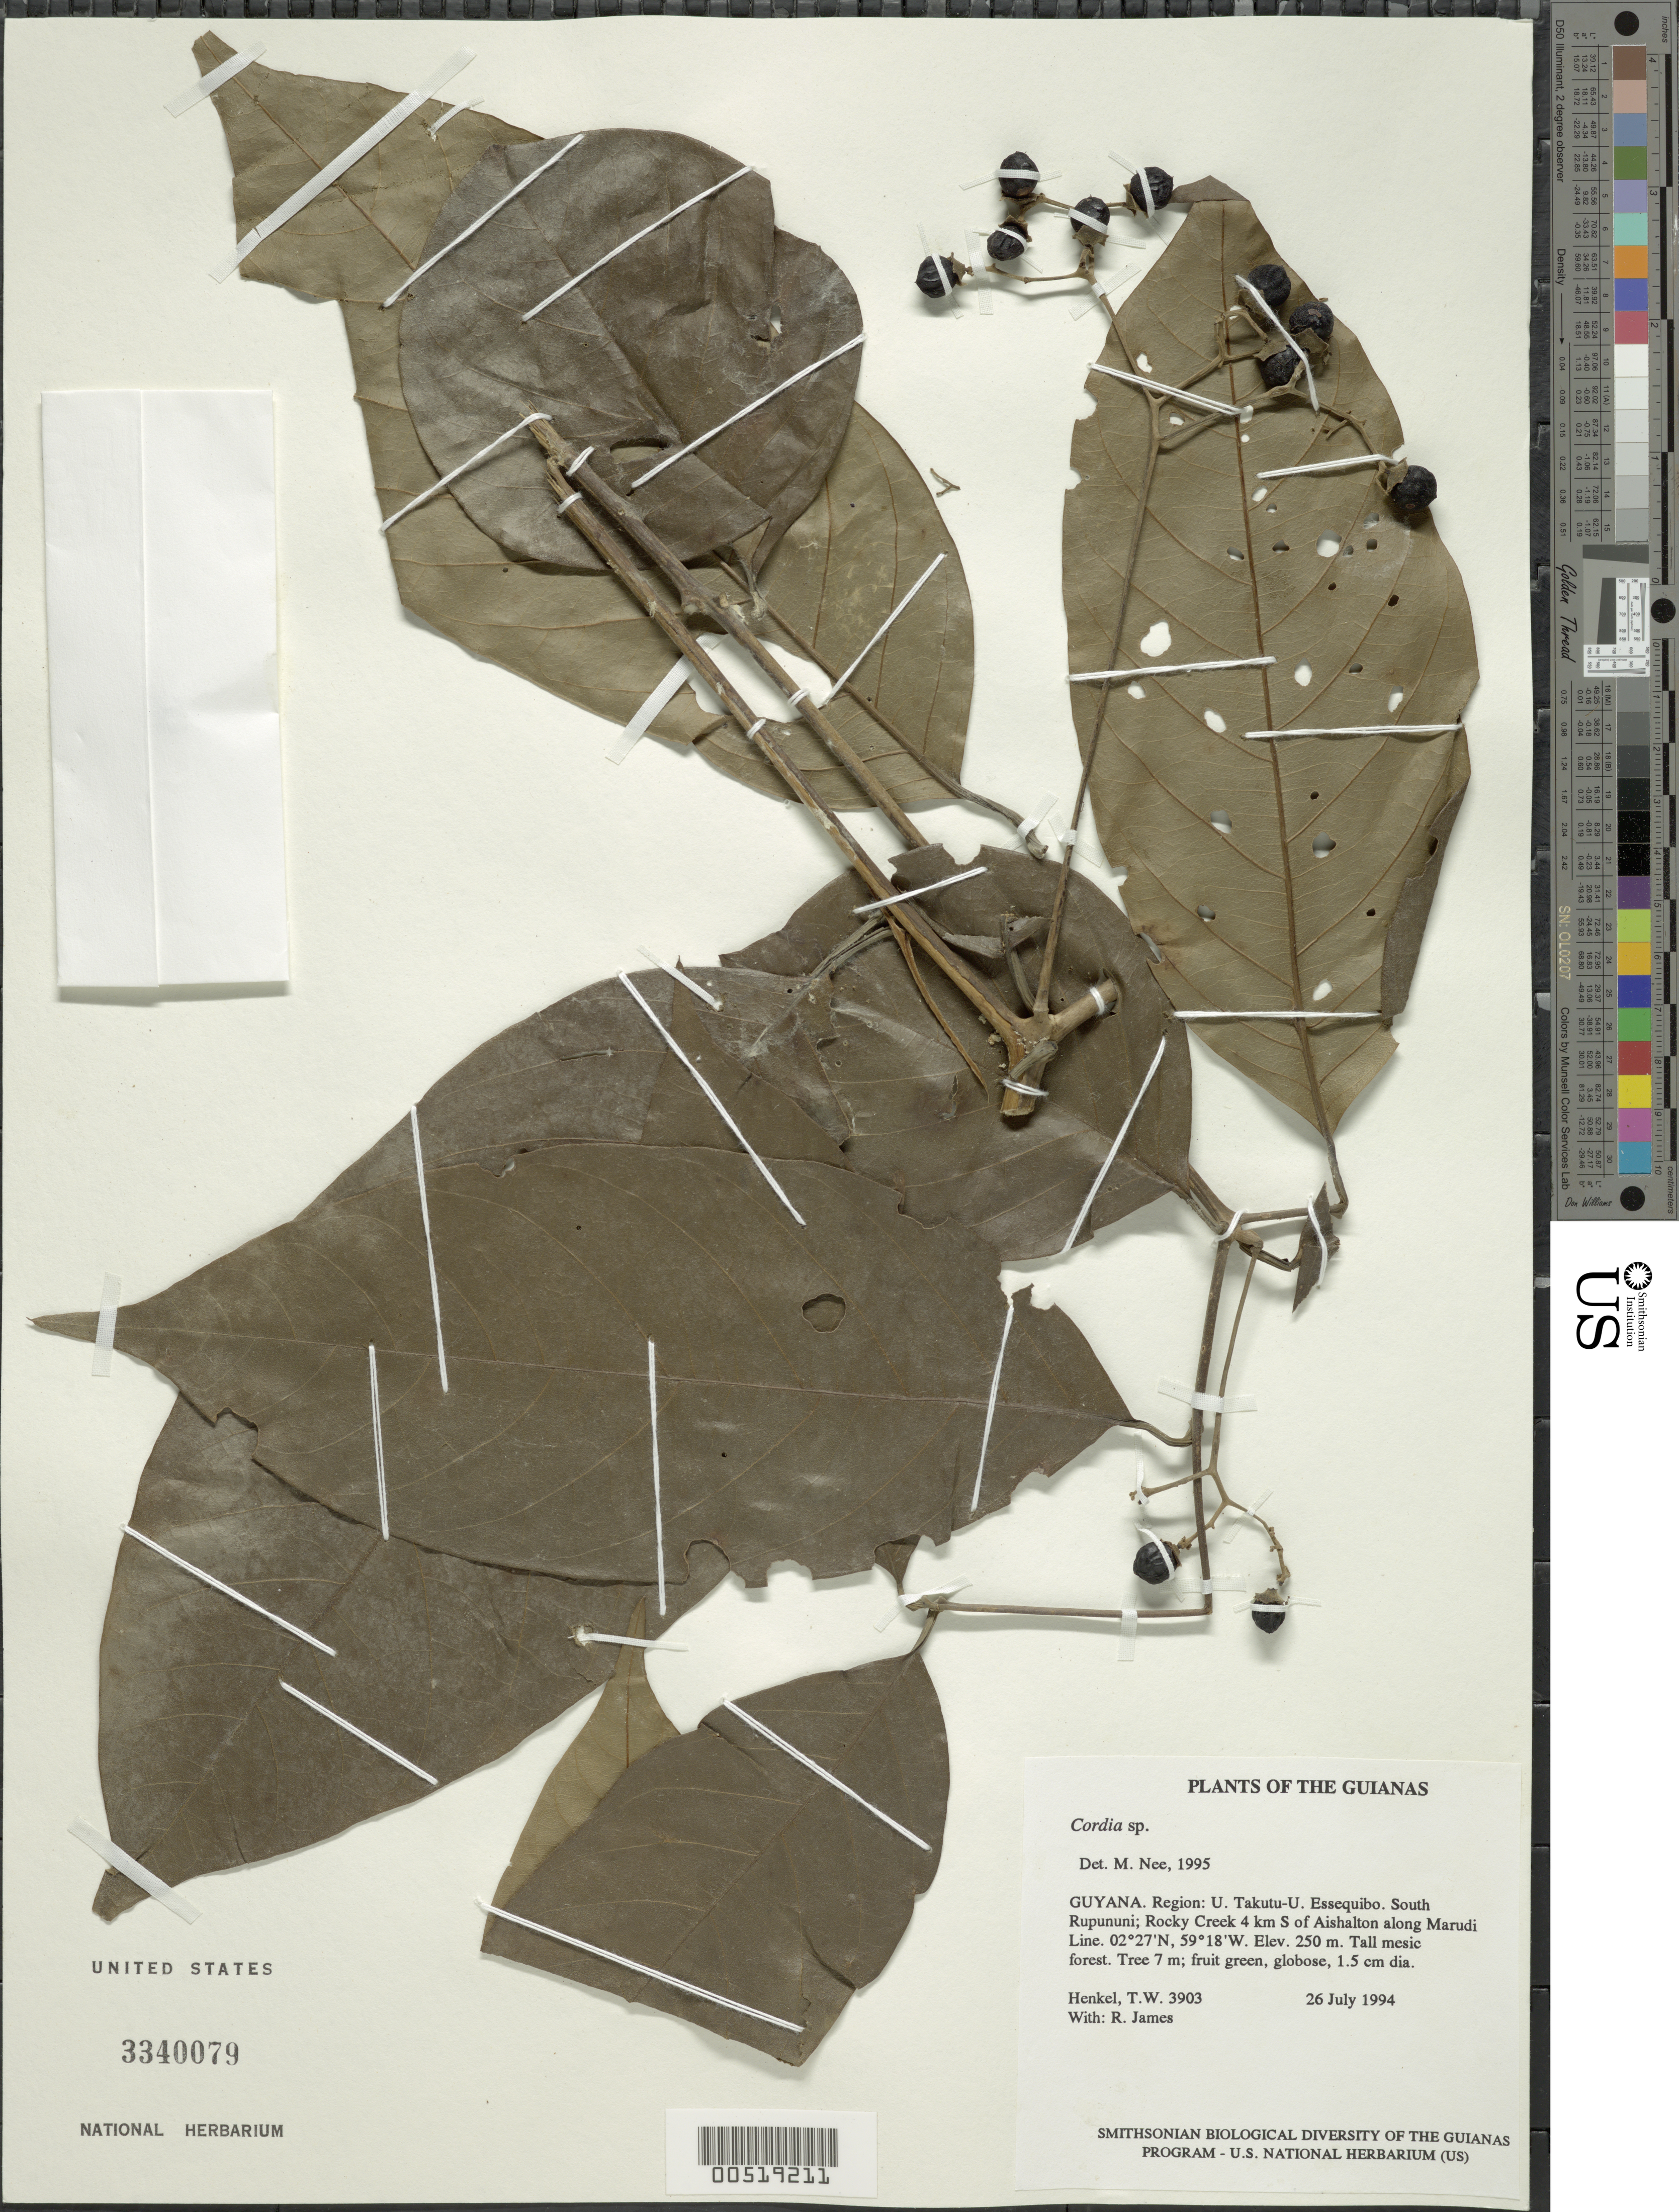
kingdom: Plantae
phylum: Tracheophyta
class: Magnoliopsida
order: Boraginales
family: Cordiaceae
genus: Cordia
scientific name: Cordia naidophila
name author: I.M. Johnst.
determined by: Nee, Michael H.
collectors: T. Henkel & R. James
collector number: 3903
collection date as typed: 26 July 1994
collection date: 1994-07-26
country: Guyana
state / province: U. Takutu-U. Essequibo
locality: South Rupununi; Rocky Creek 4 km S of Aishalton along Marudi Line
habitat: Tall mesic forest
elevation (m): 250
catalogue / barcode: US 3340079